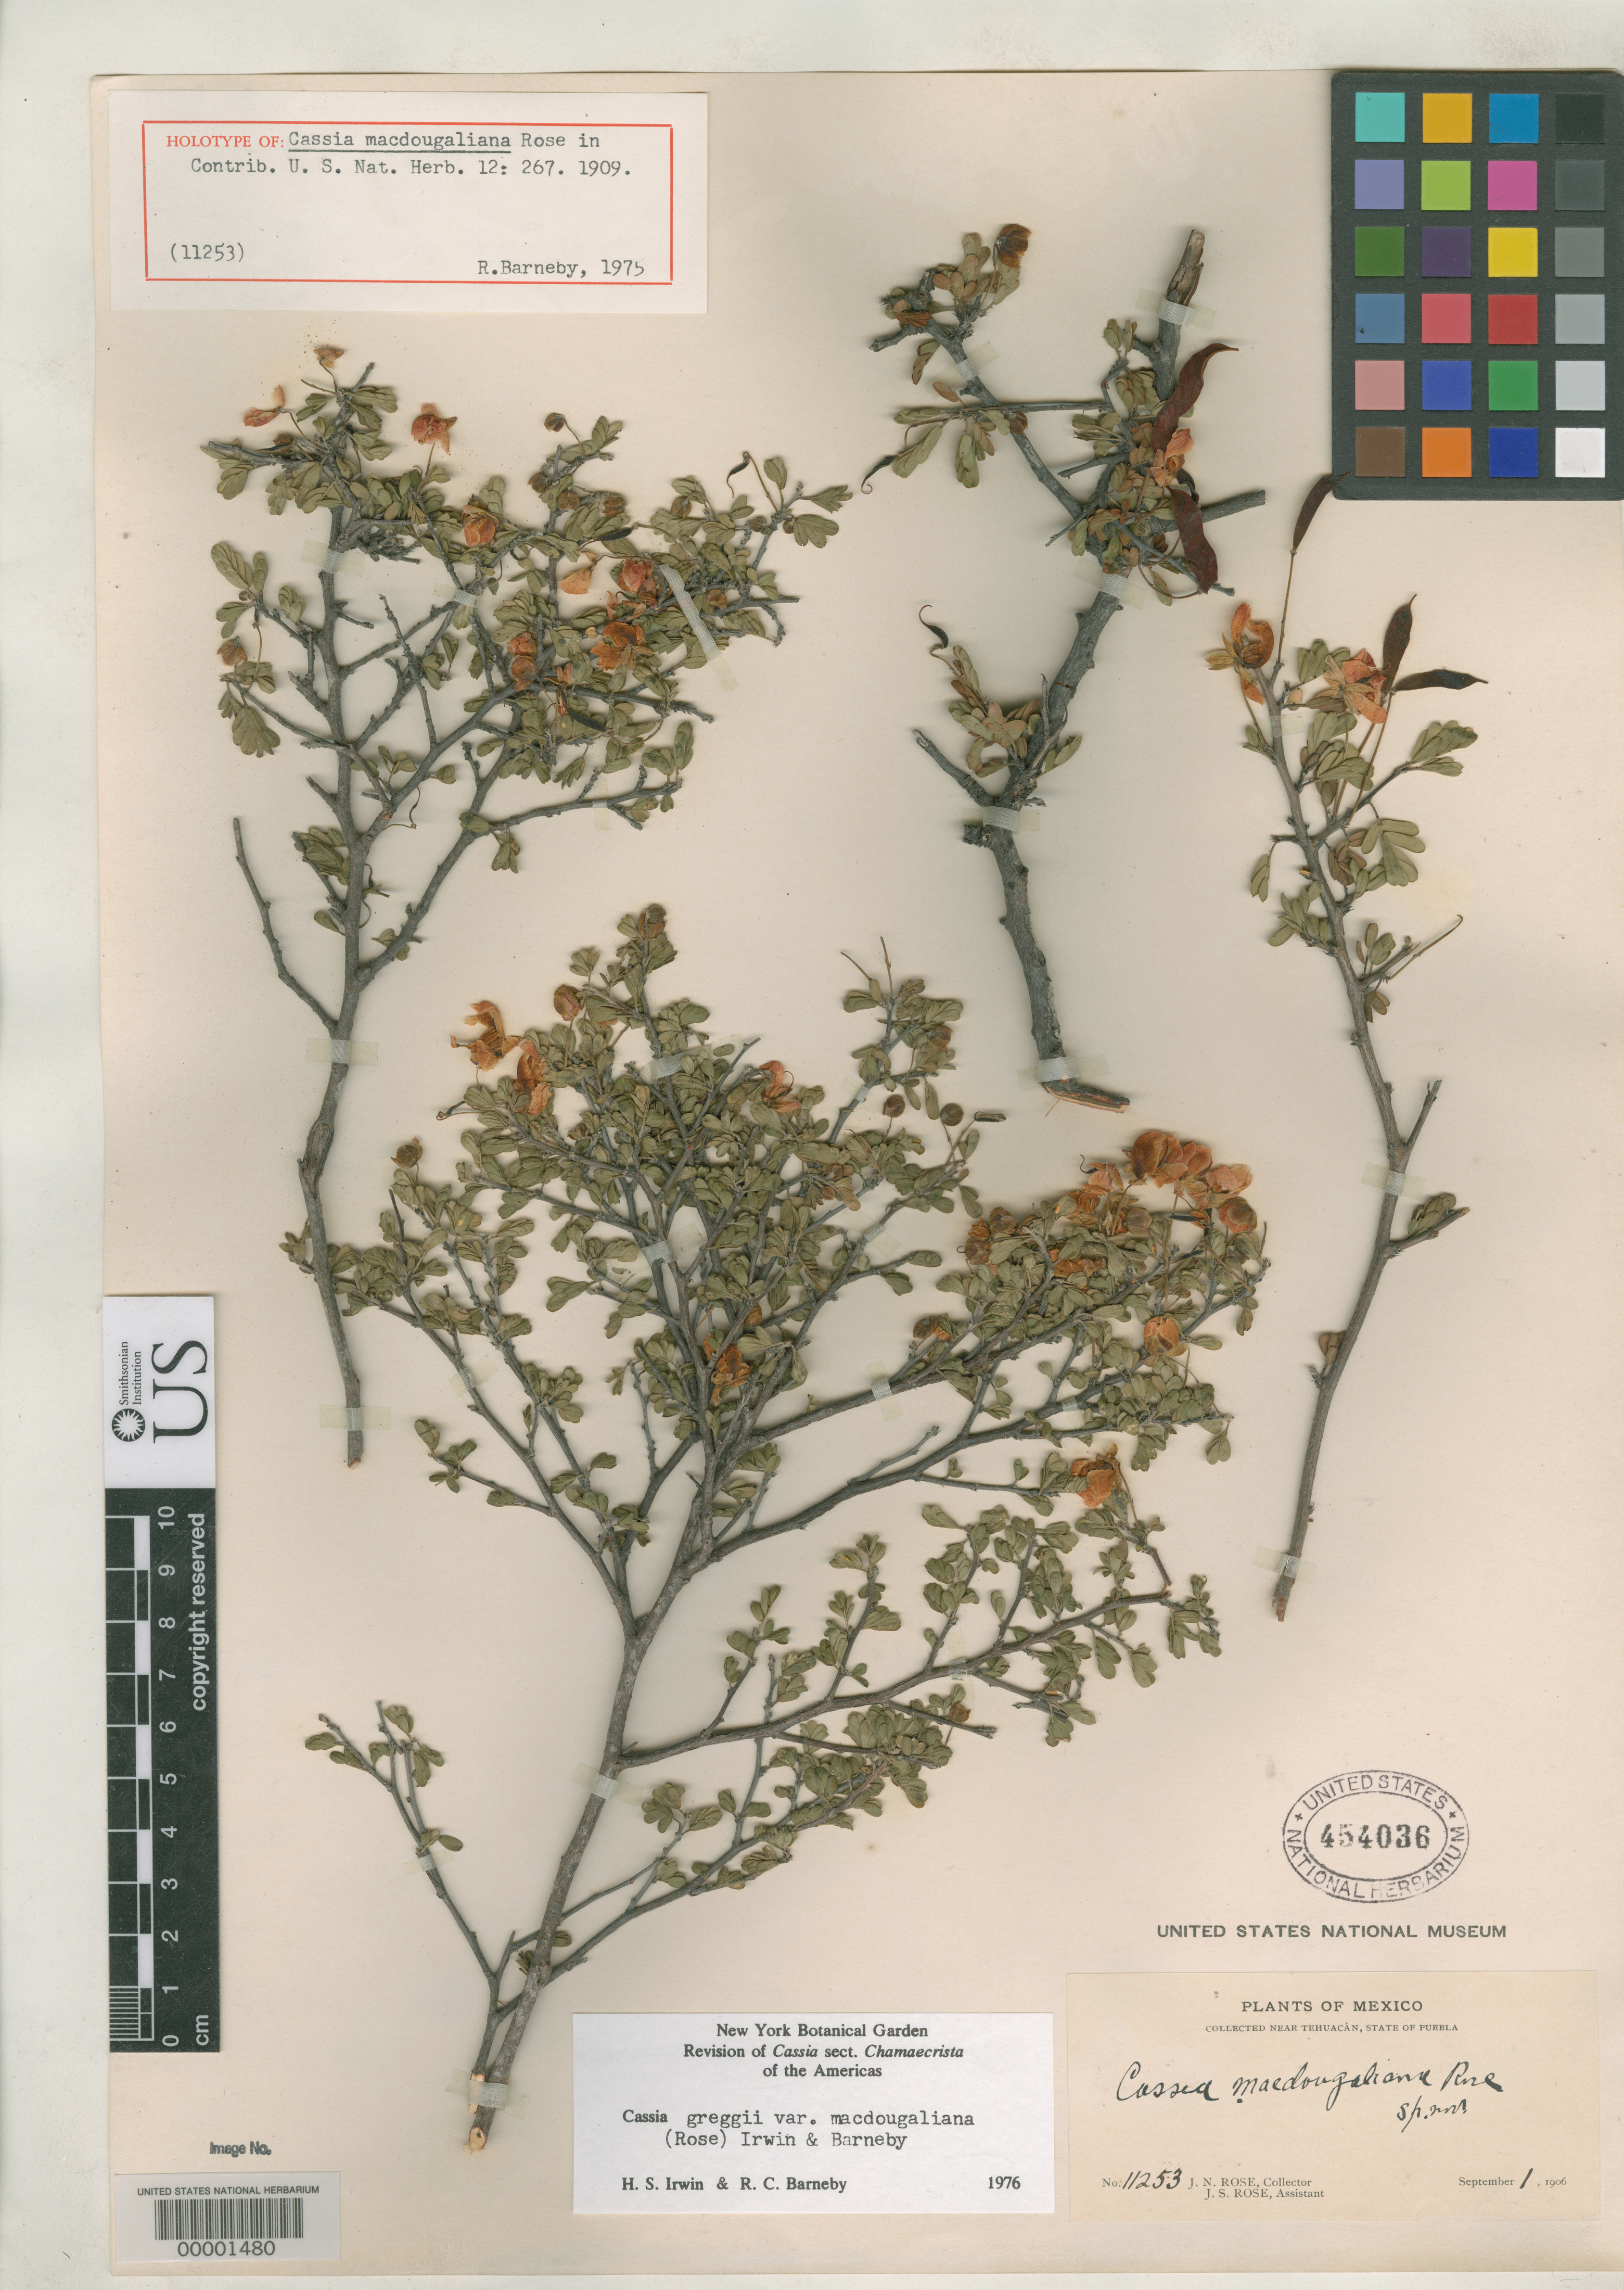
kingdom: Plantae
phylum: Tracheophyta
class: Magnoliopsida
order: Fabales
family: Fabaceae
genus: Cassia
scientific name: Cassia macdougaliana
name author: Rose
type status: Holotype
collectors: J. N. Rose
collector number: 11253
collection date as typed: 01 Sep 1906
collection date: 1906-09-01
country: Mexico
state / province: Puebla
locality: Near Tehuacan.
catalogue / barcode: US 454036